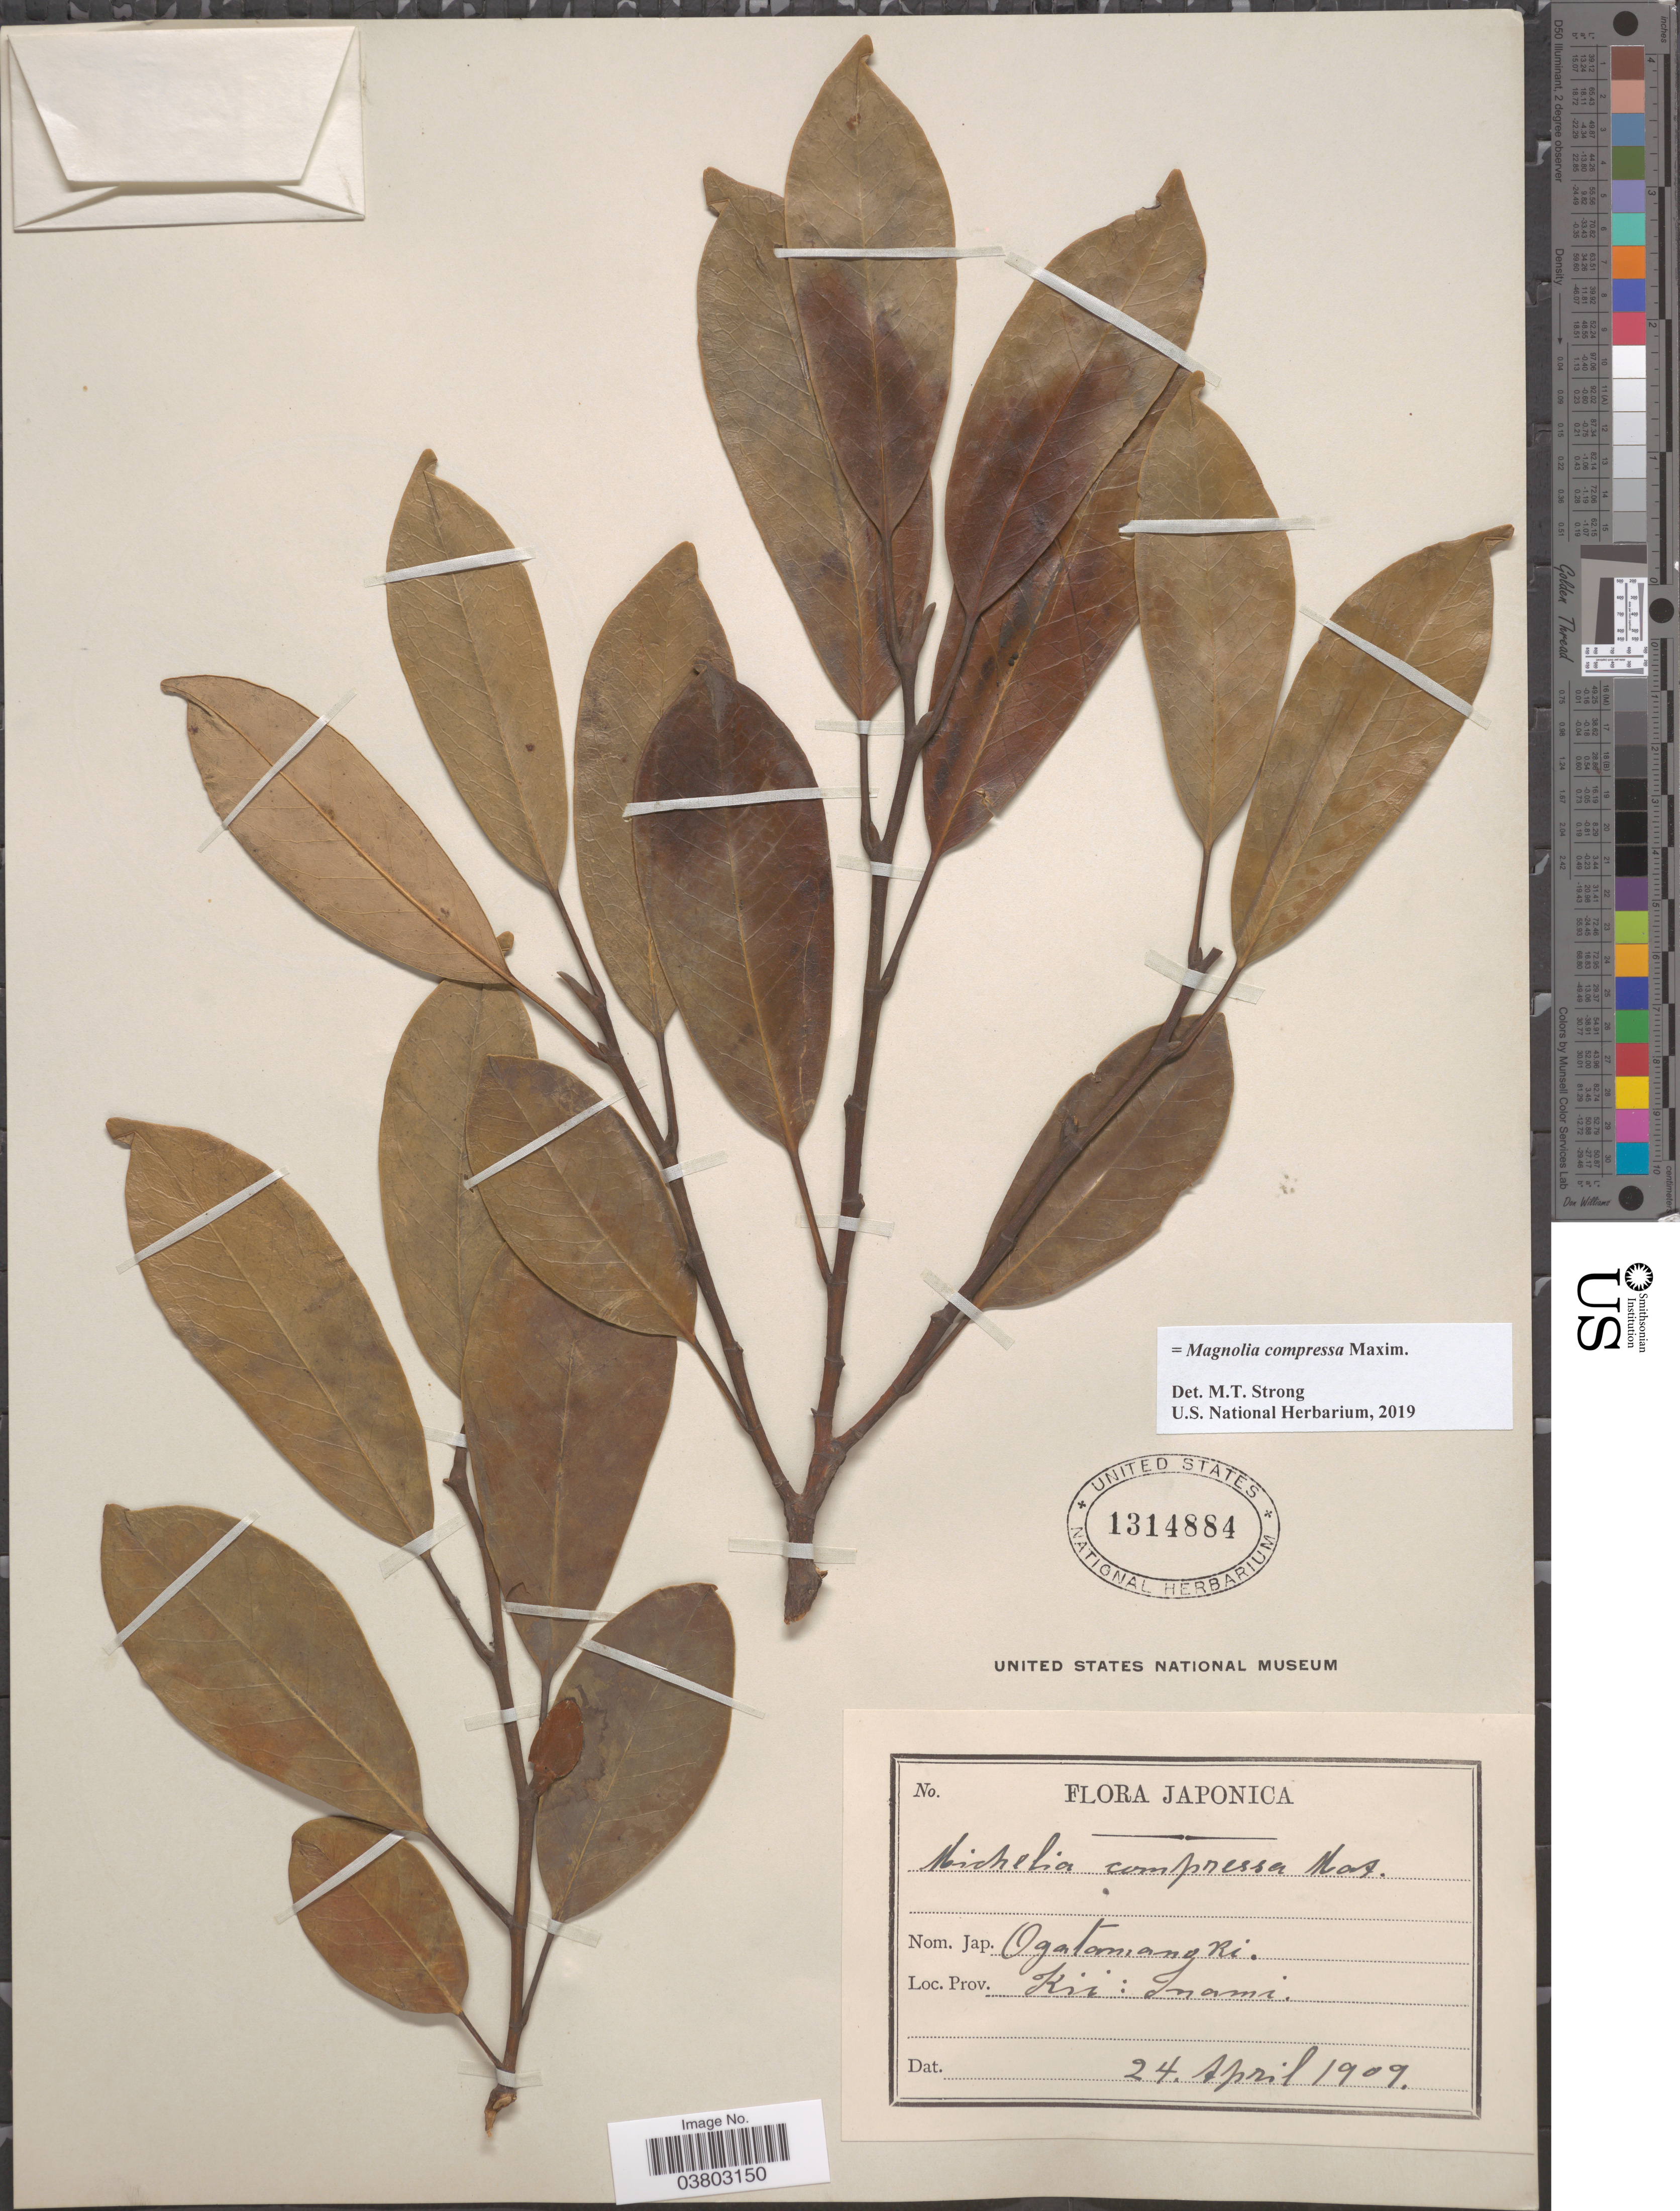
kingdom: Plantae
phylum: Tracheophyta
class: Magnoliopsida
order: Magnoliales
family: Magnoliaceae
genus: Magnolia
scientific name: Magnolia compressa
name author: Maxim.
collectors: ex herb. United States National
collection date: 1909-04-24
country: Japan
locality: Kii: Inami.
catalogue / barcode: US 1314884